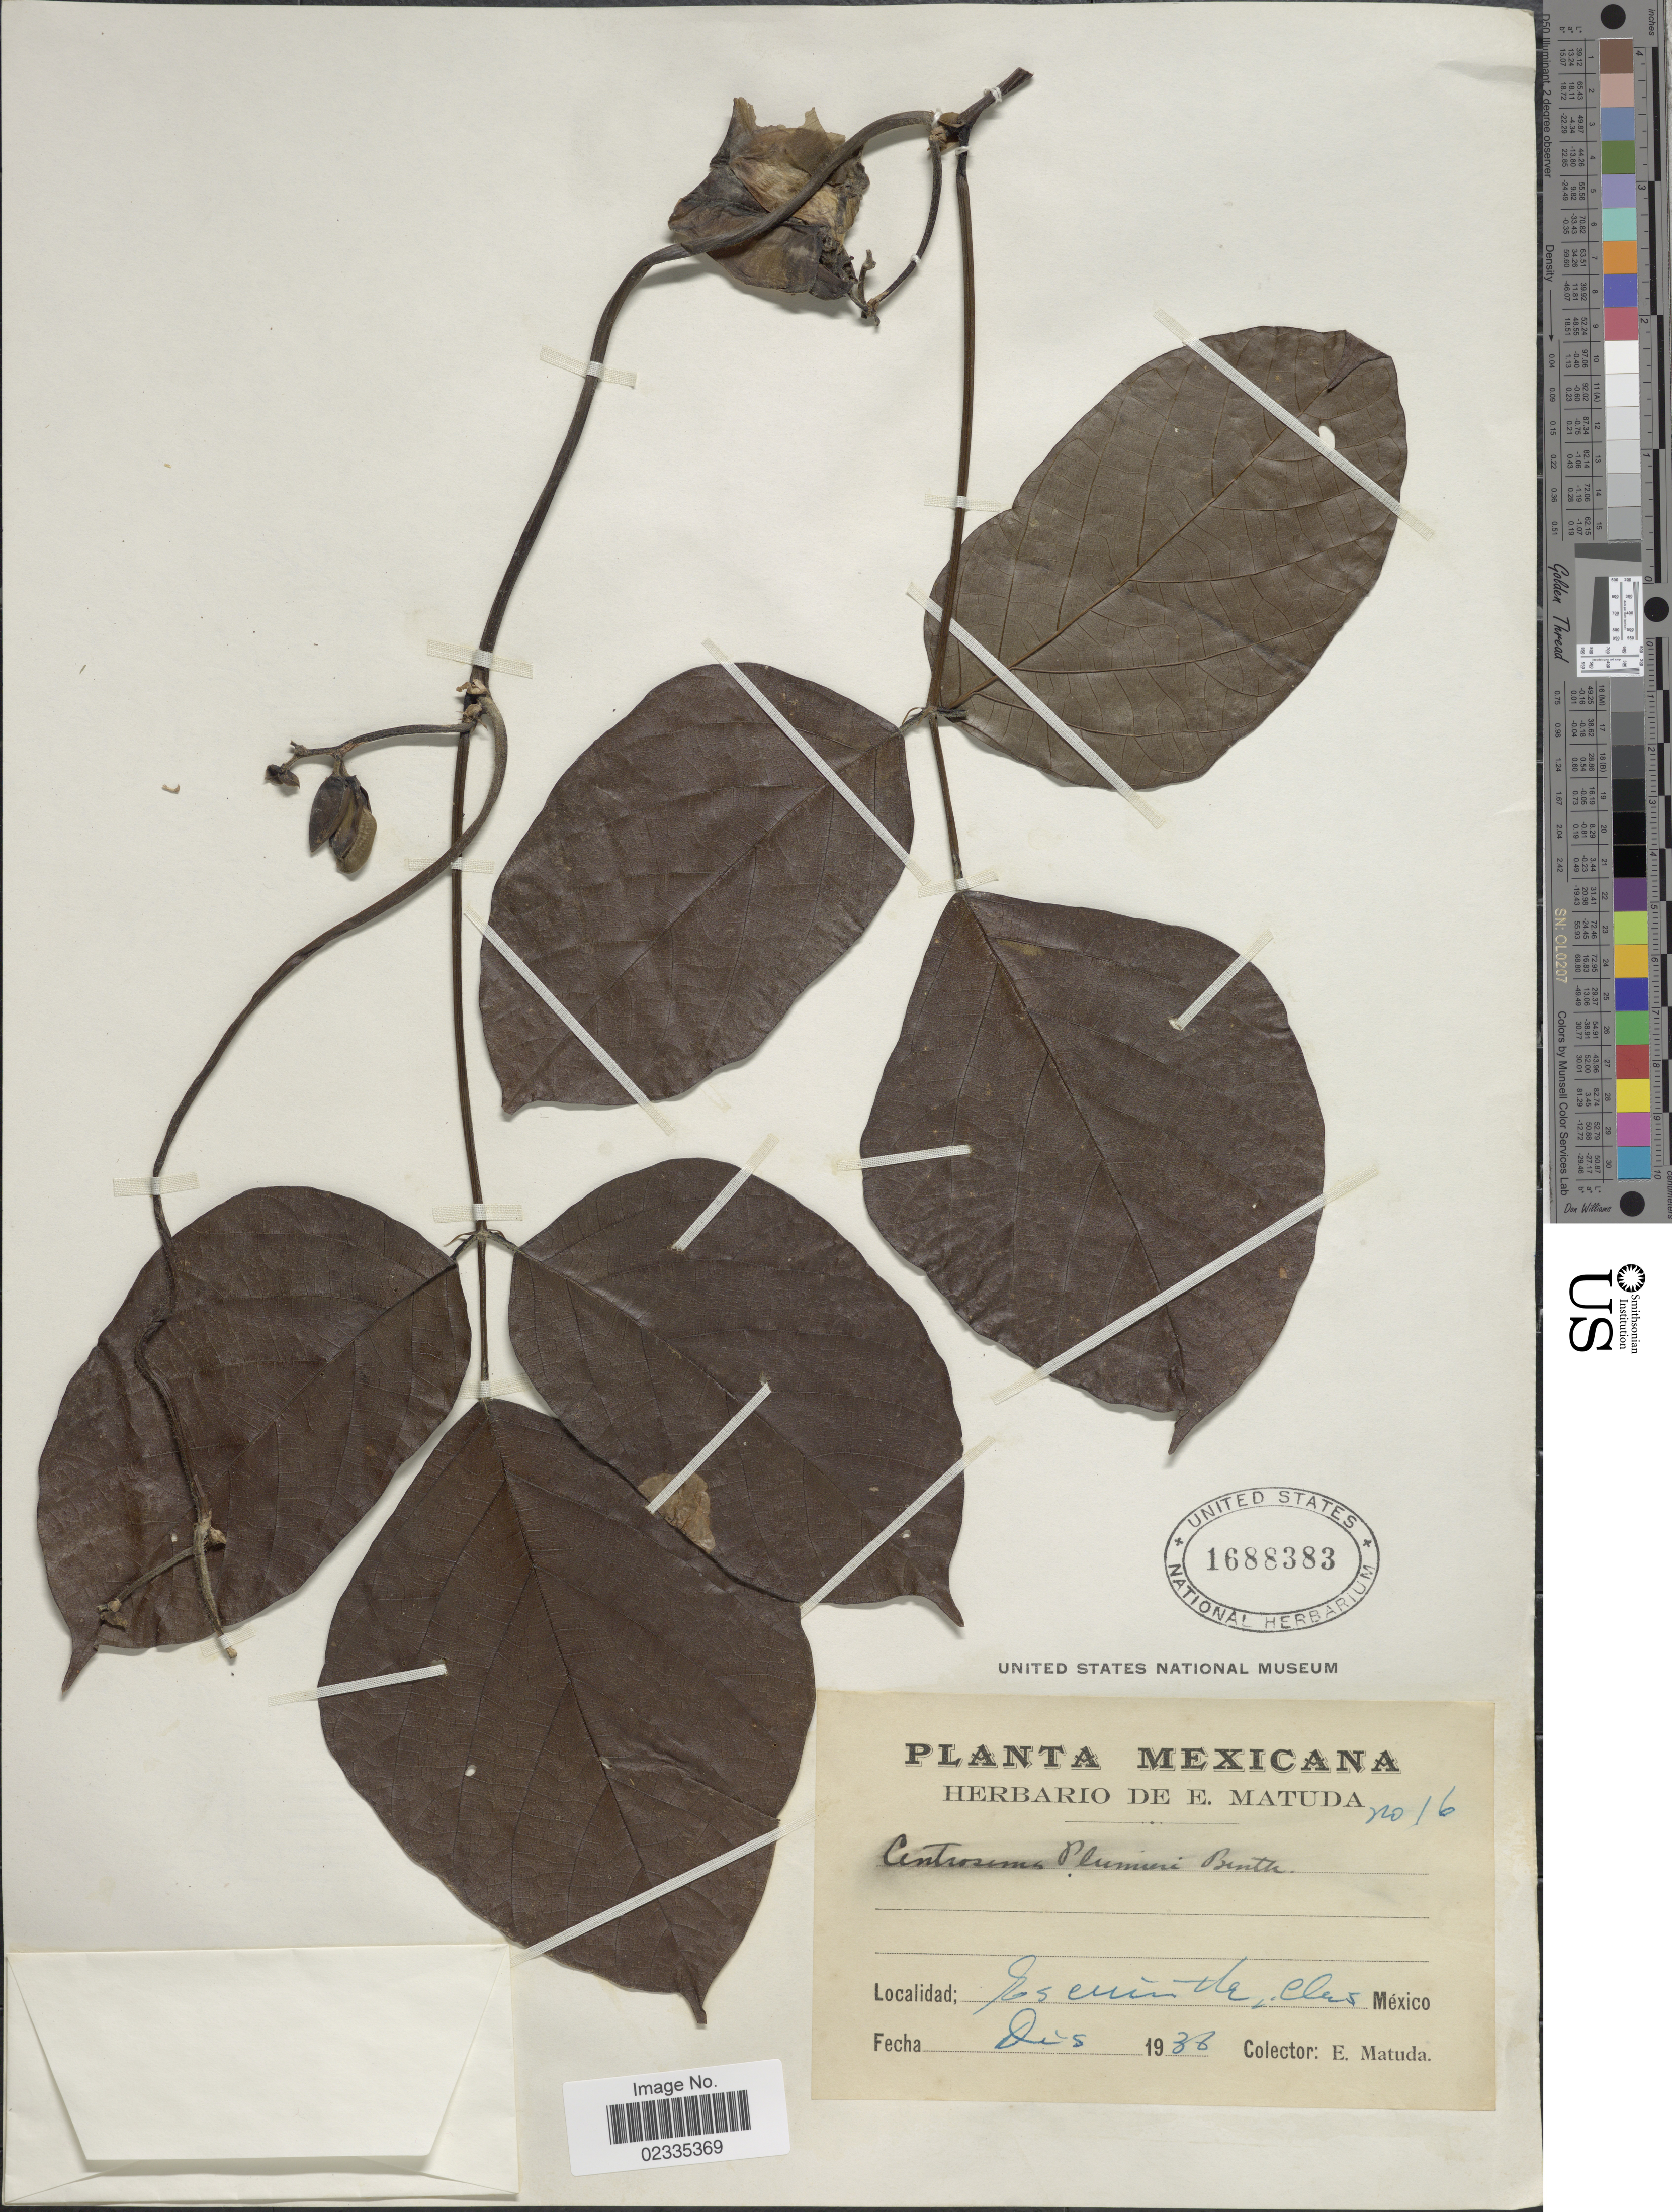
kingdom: Plantae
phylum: Tracheophyta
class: Magnoliopsida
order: Fabales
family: Fabaceae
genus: Centrosema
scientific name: Centrosema plumieri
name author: (Turpin ex Pers.) Benth.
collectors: E. Matuda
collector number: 16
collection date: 1936-12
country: Mexico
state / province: Chiapas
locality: Escuintla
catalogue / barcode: US 1688383